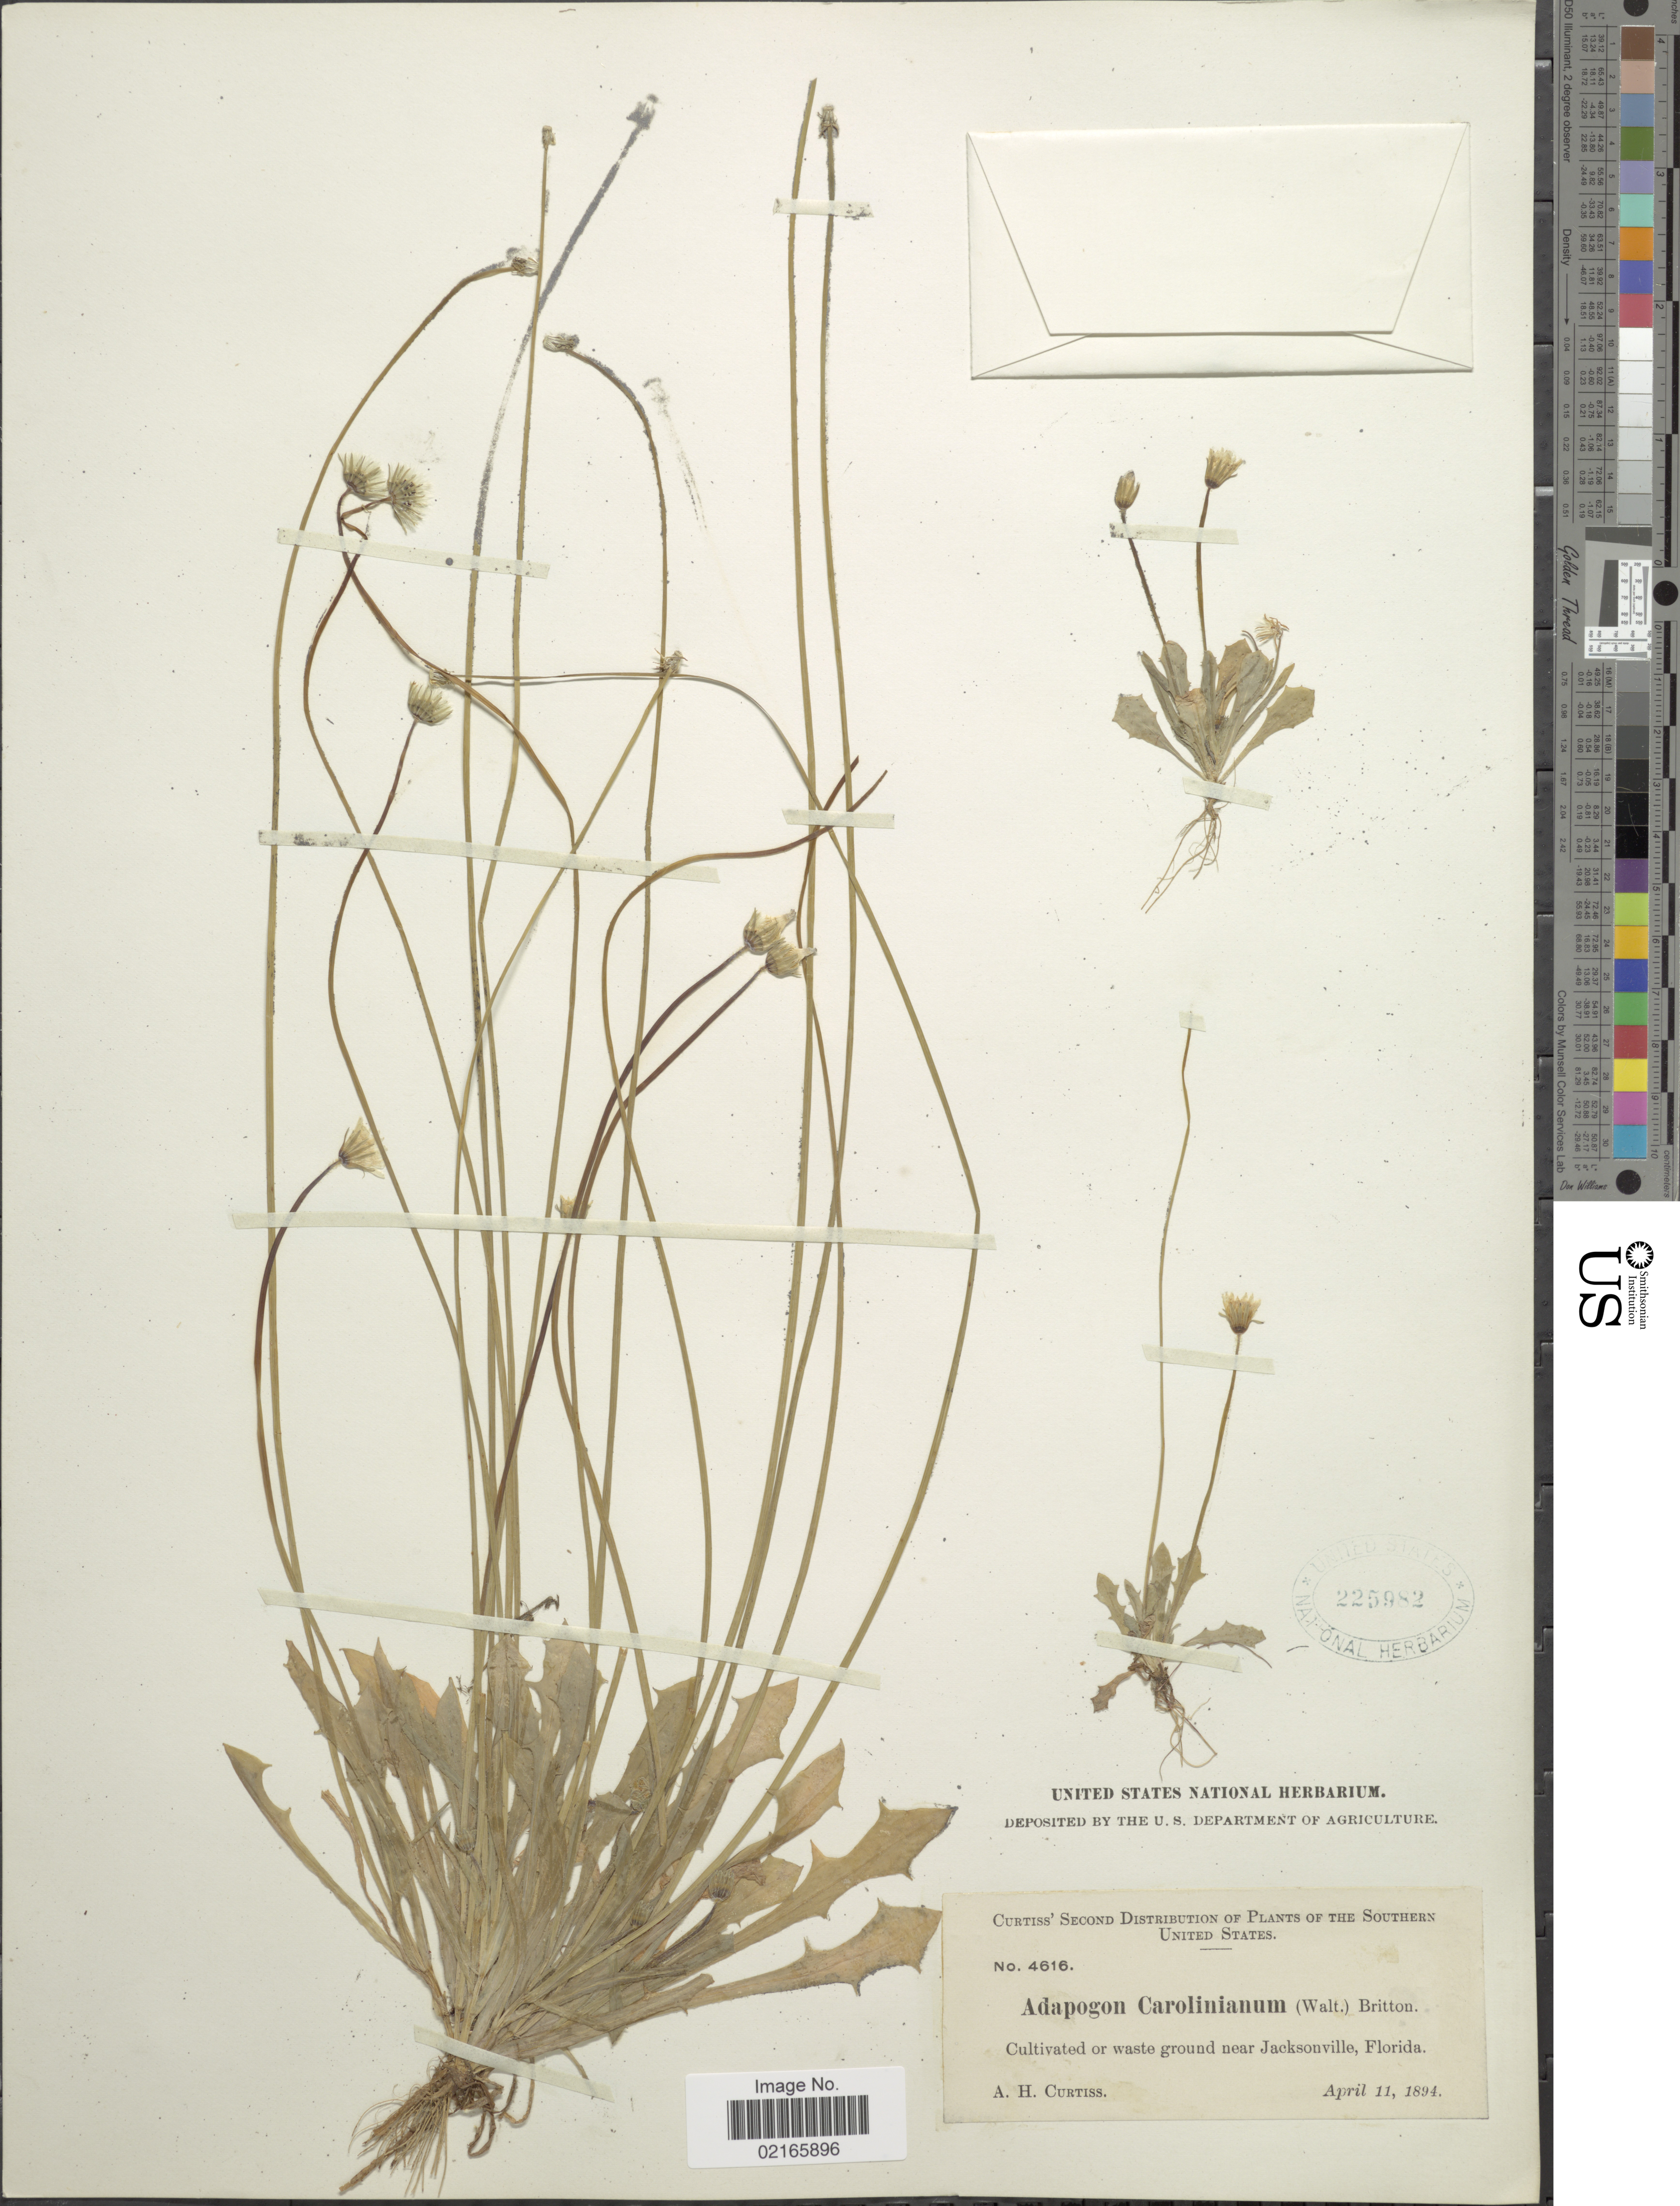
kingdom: Plantae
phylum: Tracheophyta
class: Magnoliopsida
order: Asterales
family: Asteraceae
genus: Krigia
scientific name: Krigia virginica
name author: (L.) Willd.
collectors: A. Curtis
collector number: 4616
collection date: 1894-04-11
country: United States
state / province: Florida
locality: Southern United States, cultivated or waste ground near Jacksonville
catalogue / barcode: US 225982